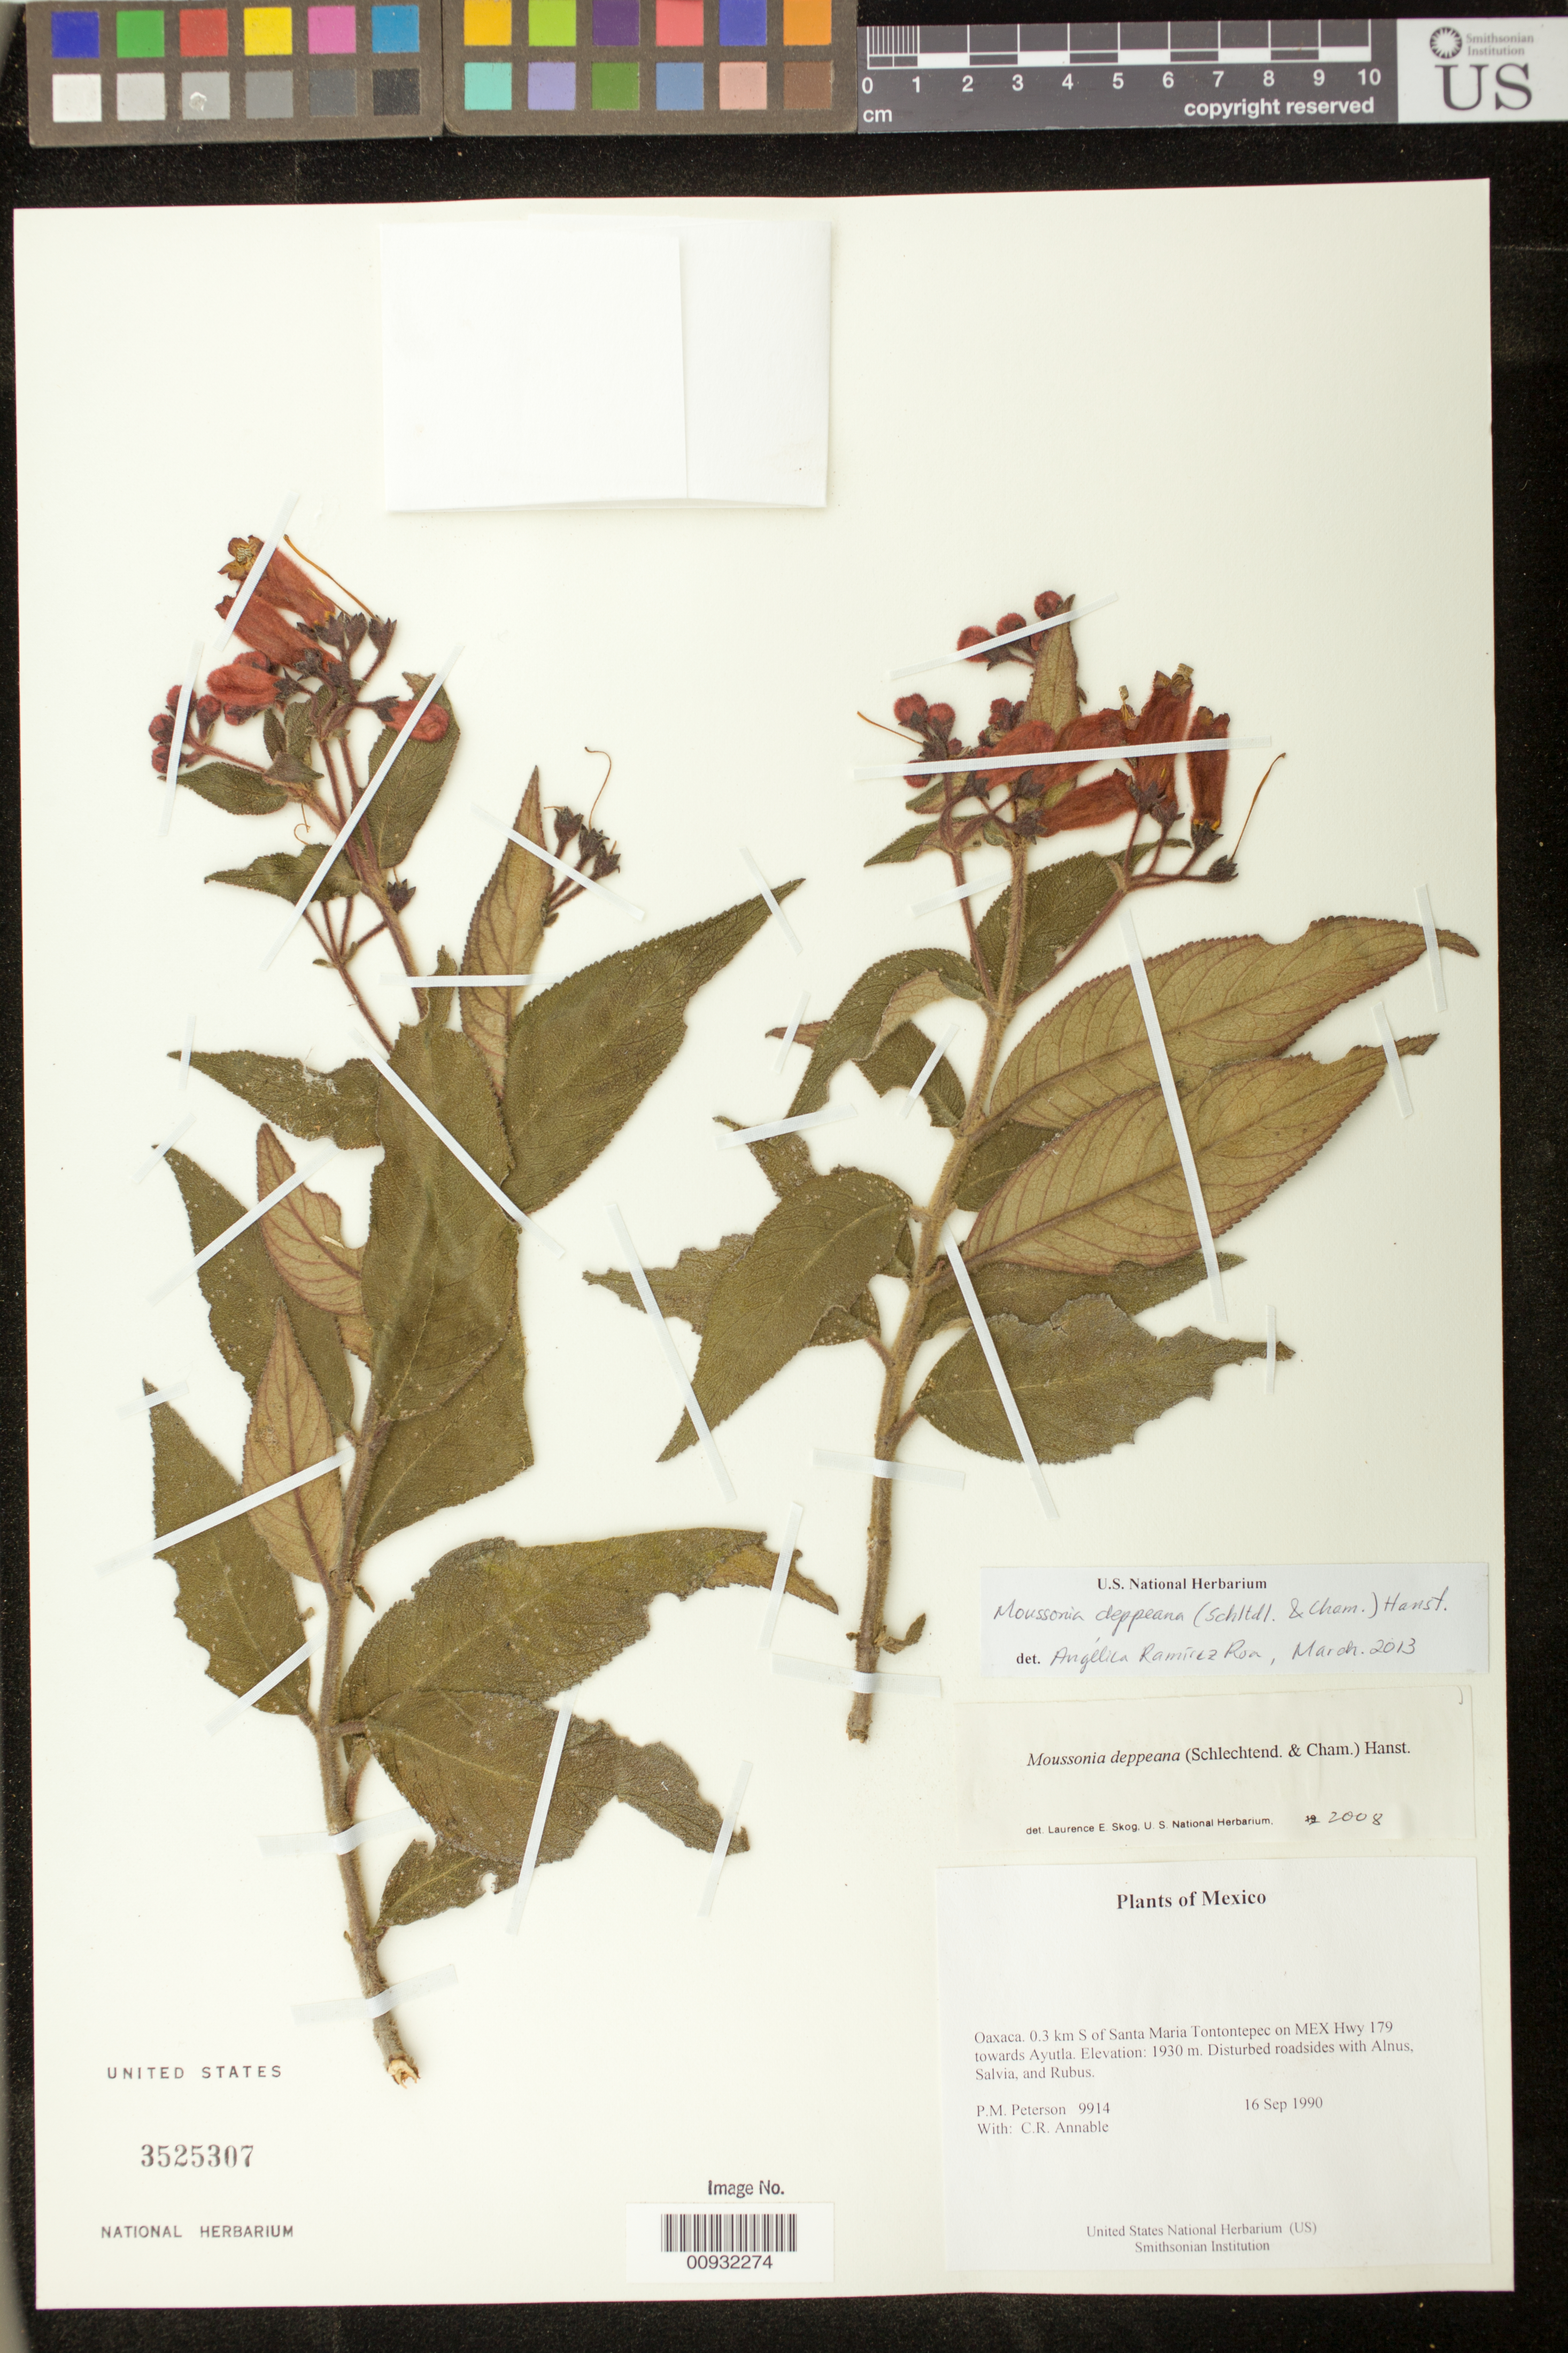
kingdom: Plantae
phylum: Tracheophyta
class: Magnoliopsida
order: Lamiales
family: Gesneriaceae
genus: Moussonia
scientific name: Moussonia deppeana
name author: (Schltdl. & Cham.) Klotzsch ex Hanst.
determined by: Ramírez-Roa, A.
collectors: P. M. Peterson & C. R. Annable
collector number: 09914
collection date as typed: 16 Sep 1990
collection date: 1990-09-16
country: Mexico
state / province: Oaxaca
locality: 0.3 km S of Santa Maria Tontontepec on MEX Hwy 179 towards Ayutla.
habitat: Disturbed roadsides with Alnus, Salvia, and Rubus.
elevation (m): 1930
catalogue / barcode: US 3525307